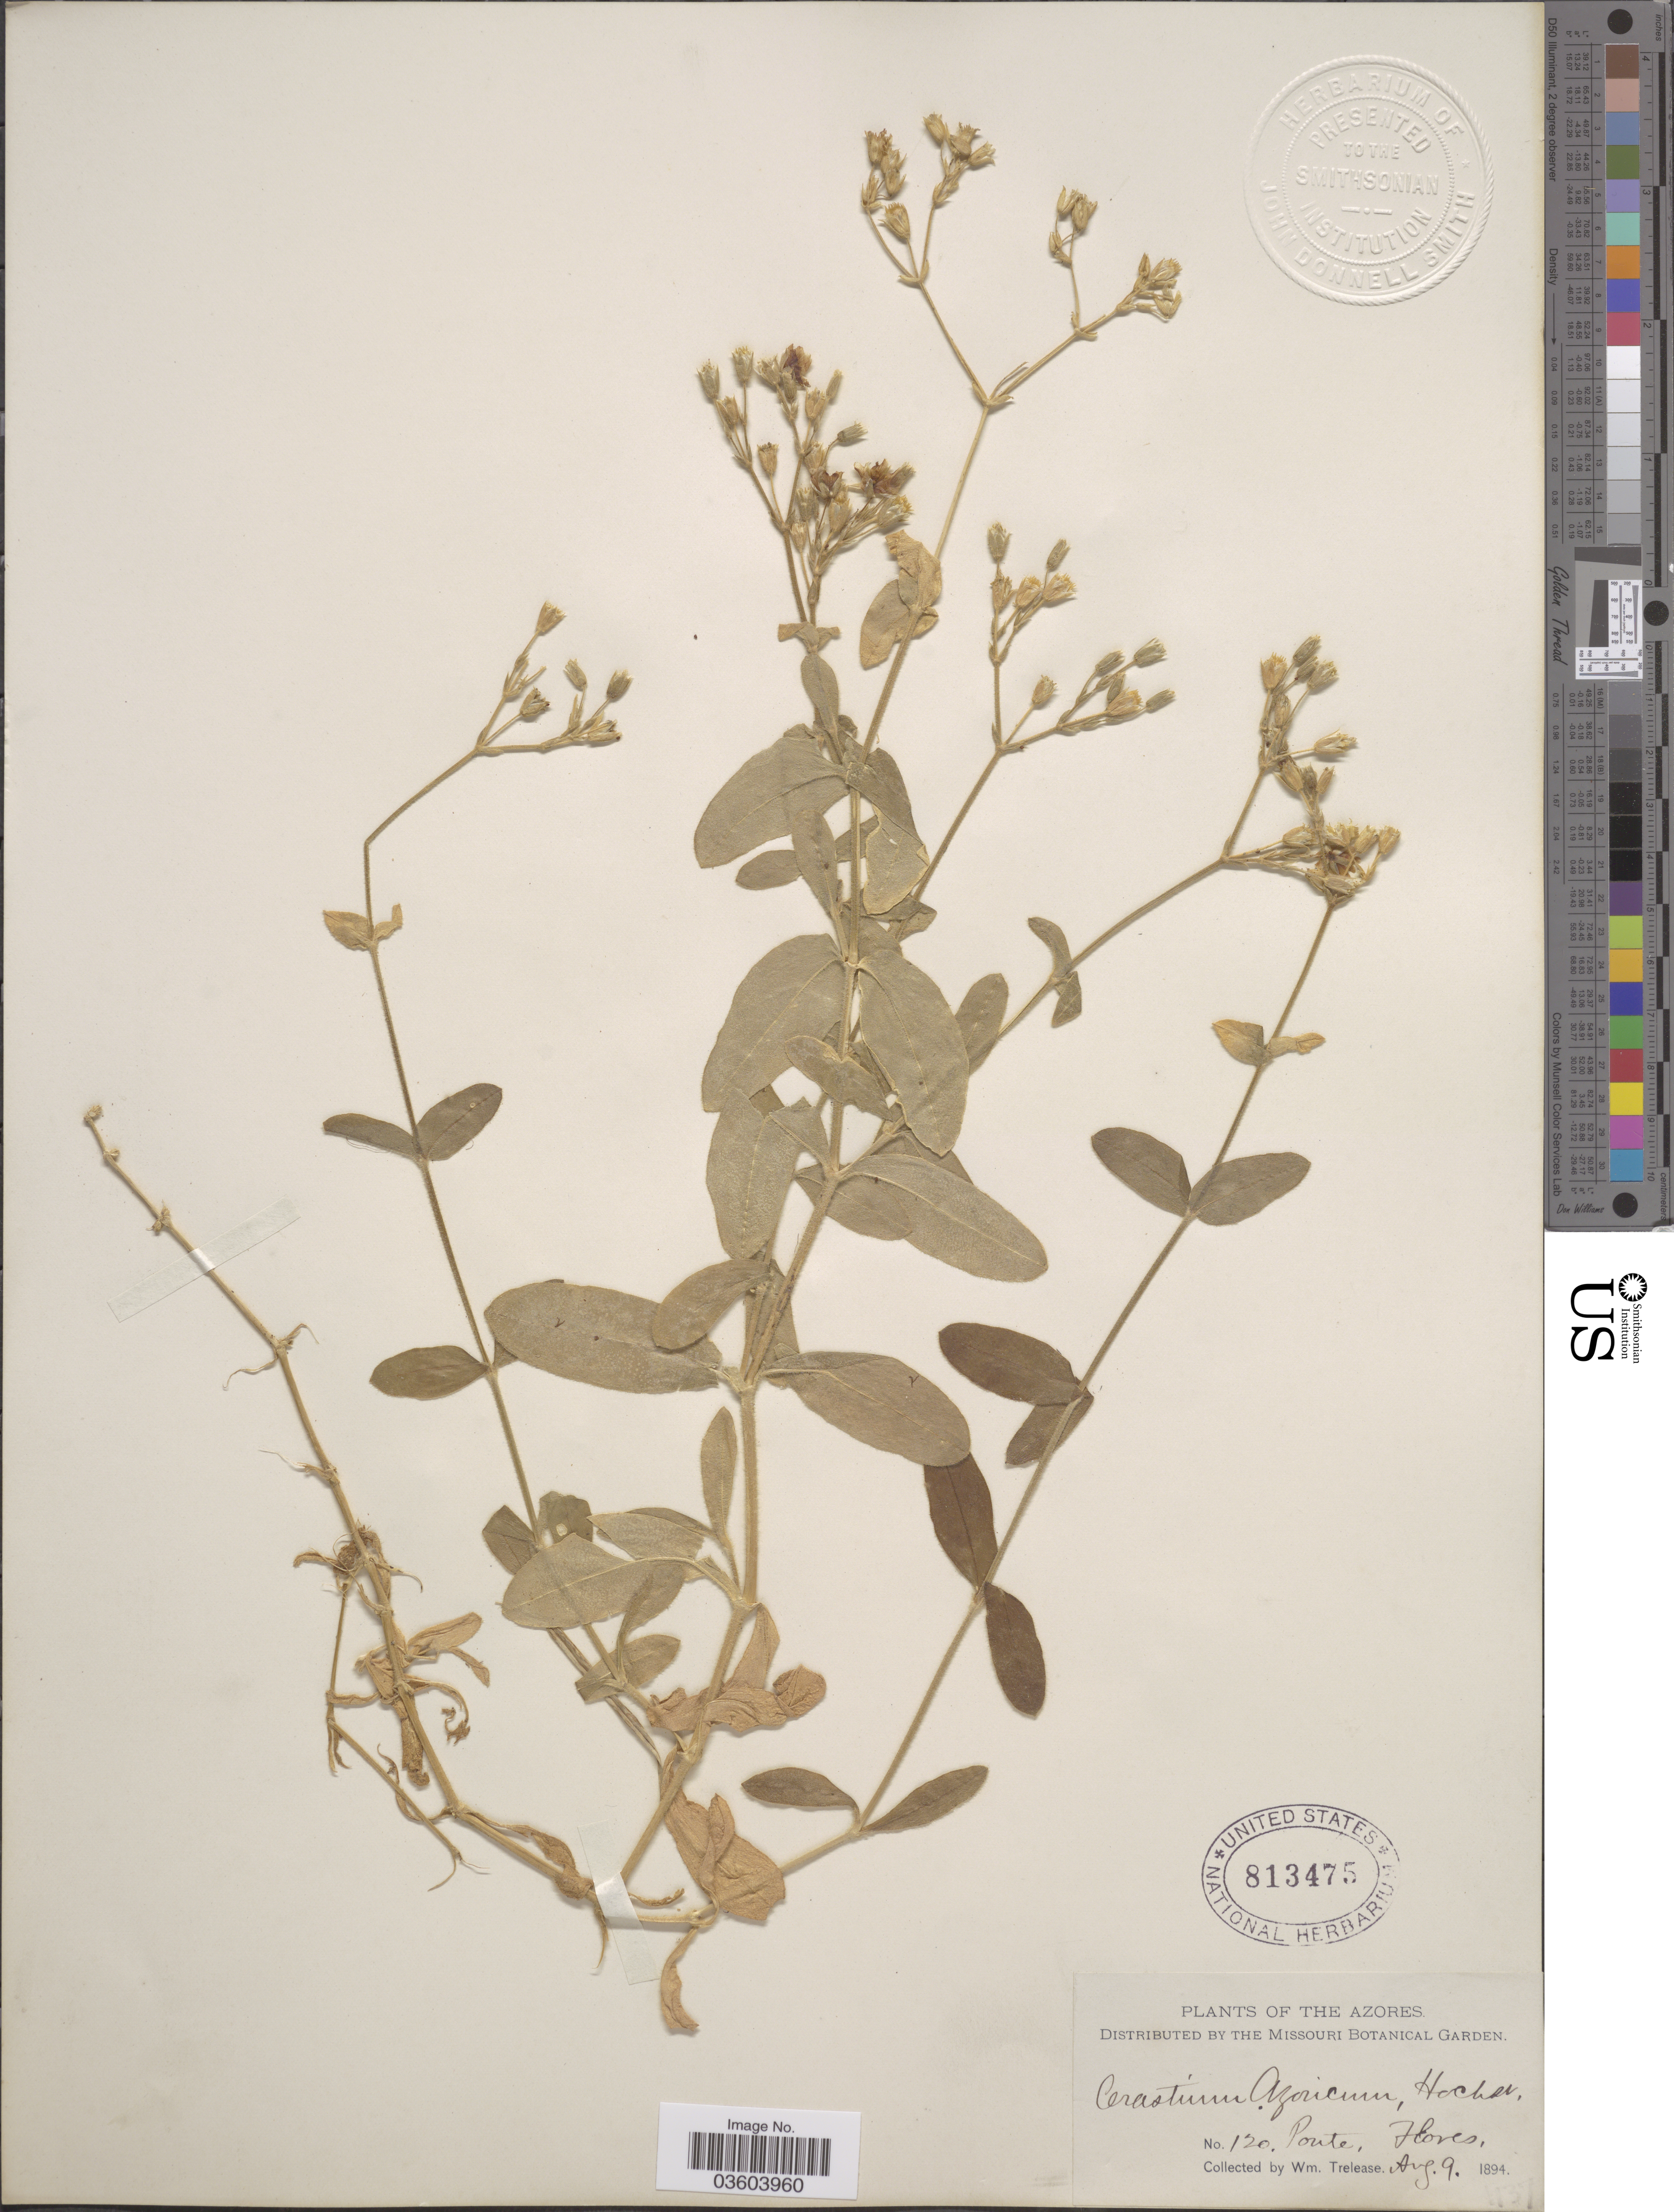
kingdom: Plantae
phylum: Tracheophyta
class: Magnoliopsida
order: Caryophyllales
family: Caryophyllaceae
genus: Cerastium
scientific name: Cerastium lazicum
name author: Boiss.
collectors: W. Trelease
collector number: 120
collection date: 1894-08-09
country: Portugal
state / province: Azores (Aut. Reg.)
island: Flores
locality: Ponte, Flores.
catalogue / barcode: US 813475